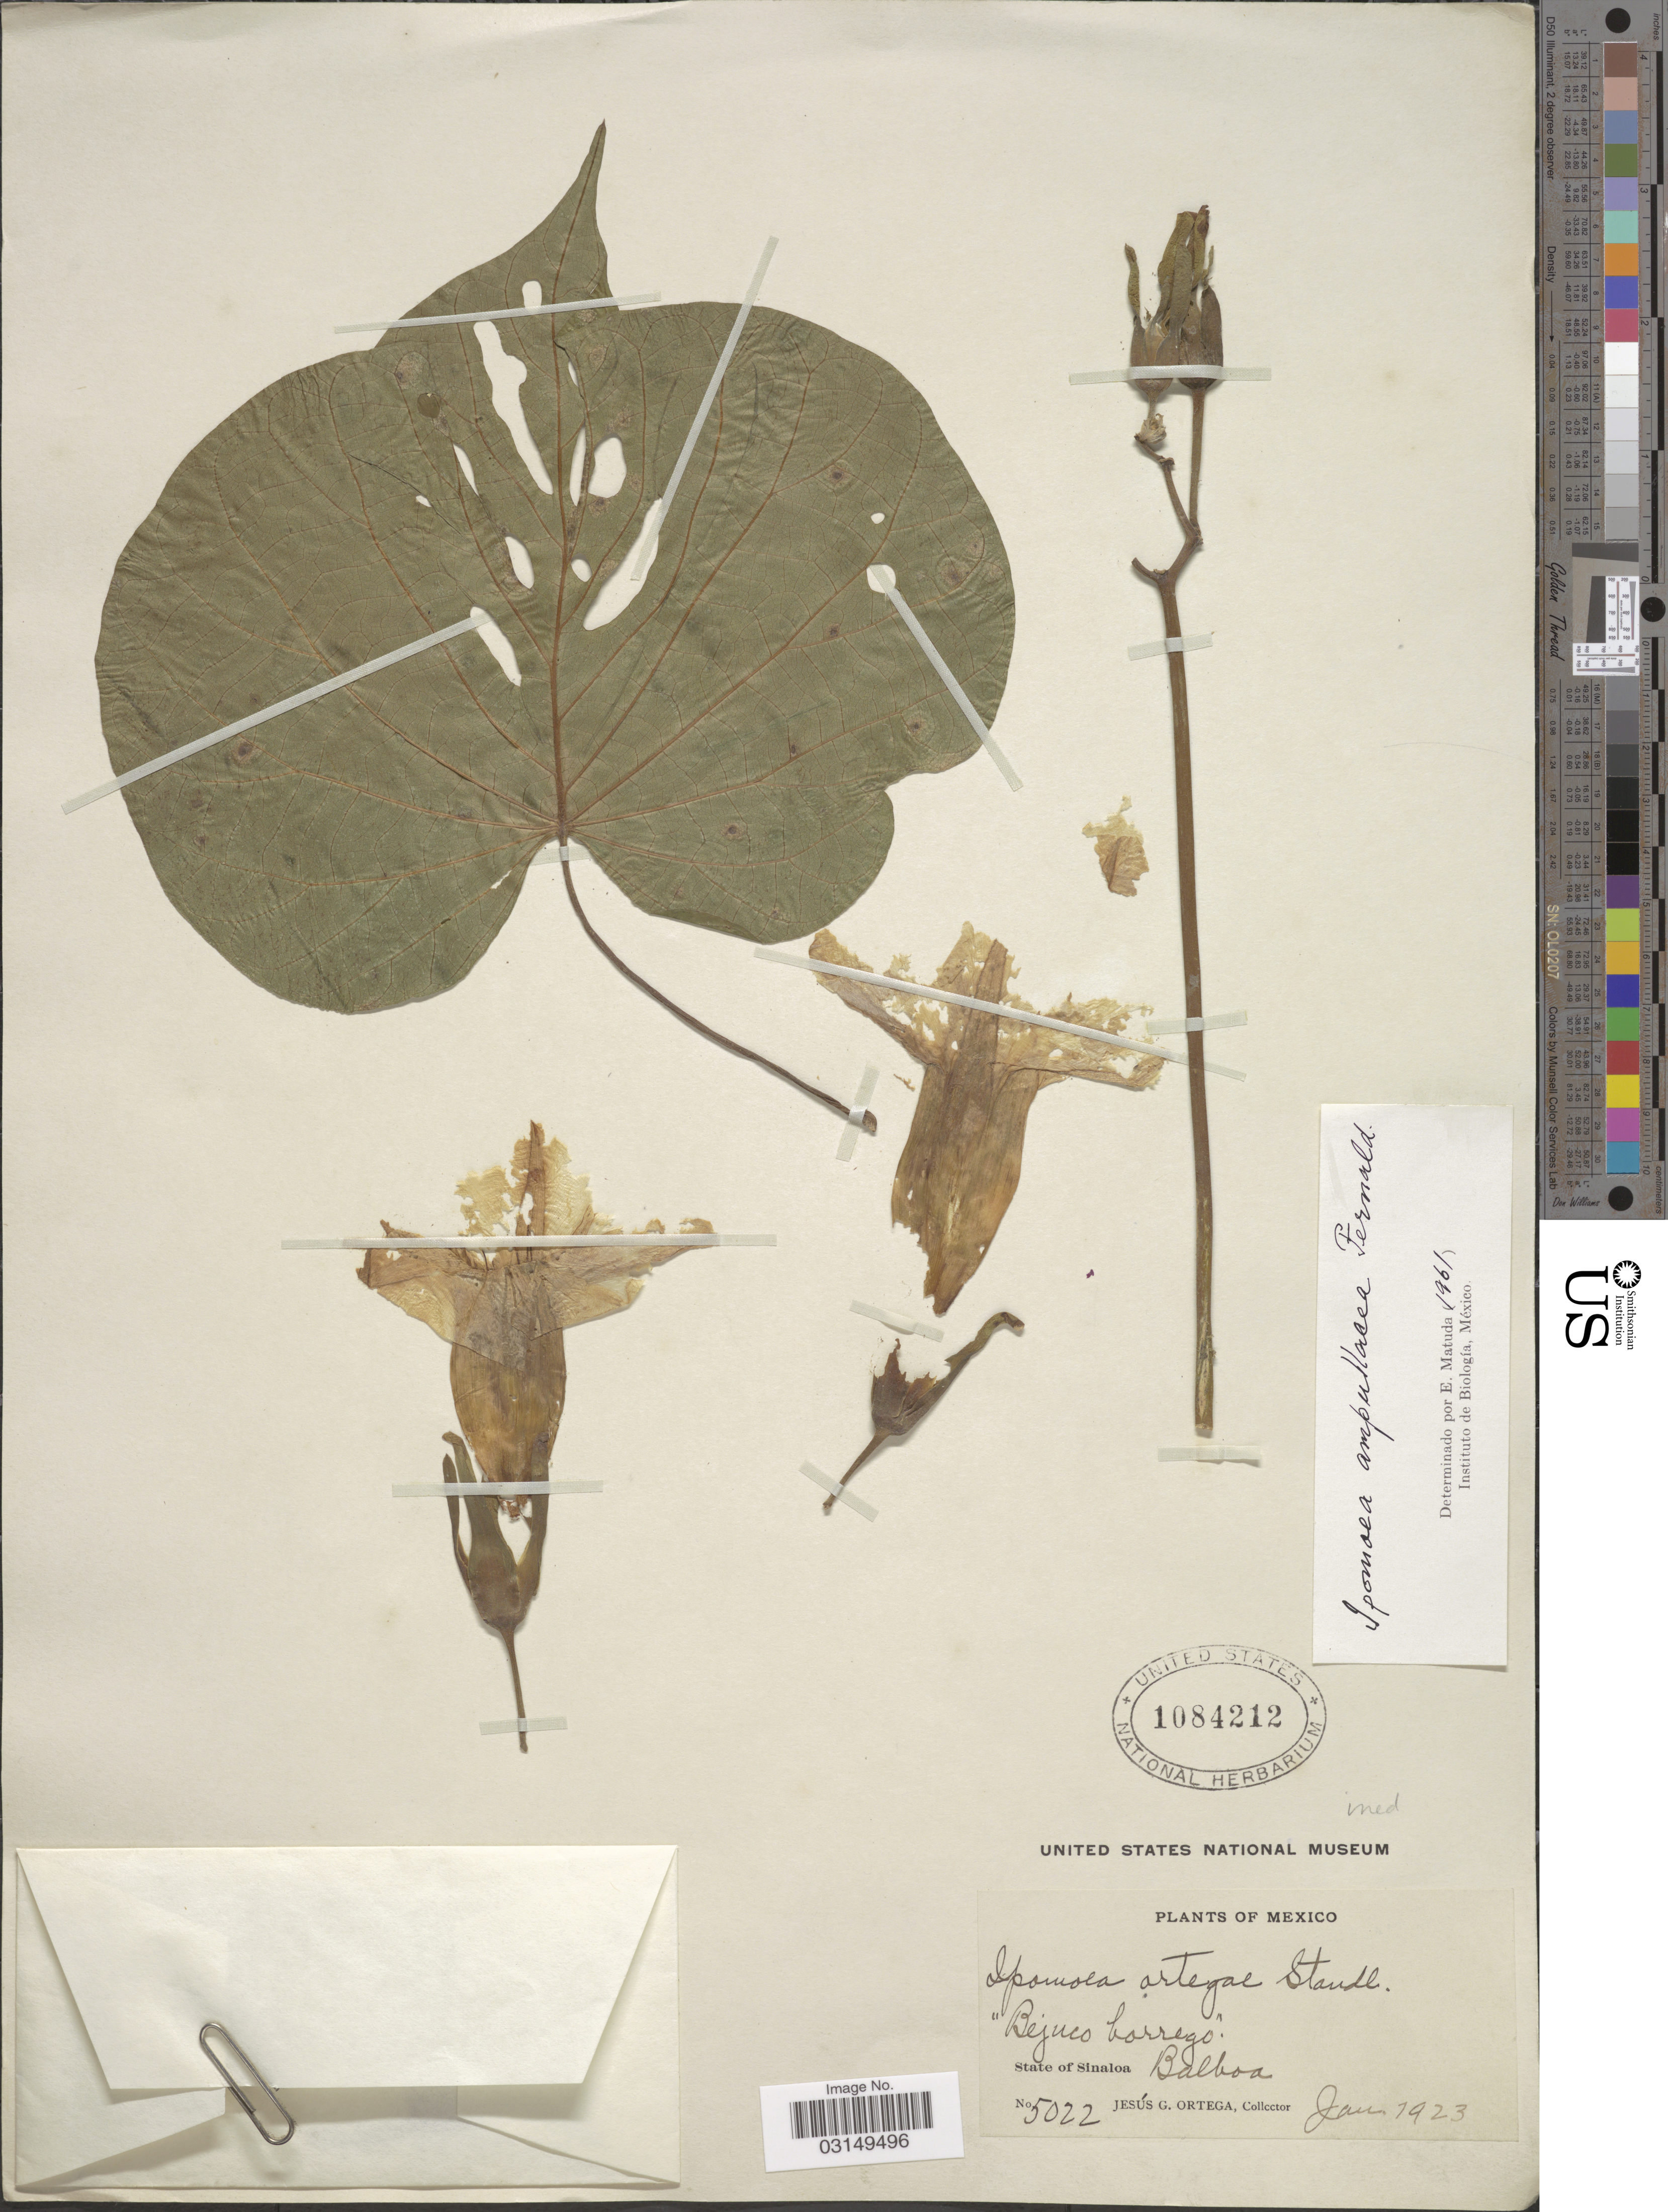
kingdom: Plantae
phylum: Tracheophyta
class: Magnoliopsida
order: Solanales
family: Convolvulaceae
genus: Ipomoea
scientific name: Ipomoea ampullacea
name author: Fernald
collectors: J. Ortega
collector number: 5022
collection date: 1923-01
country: Mexico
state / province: Sinaloa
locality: Balboa.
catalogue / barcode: US 1084212